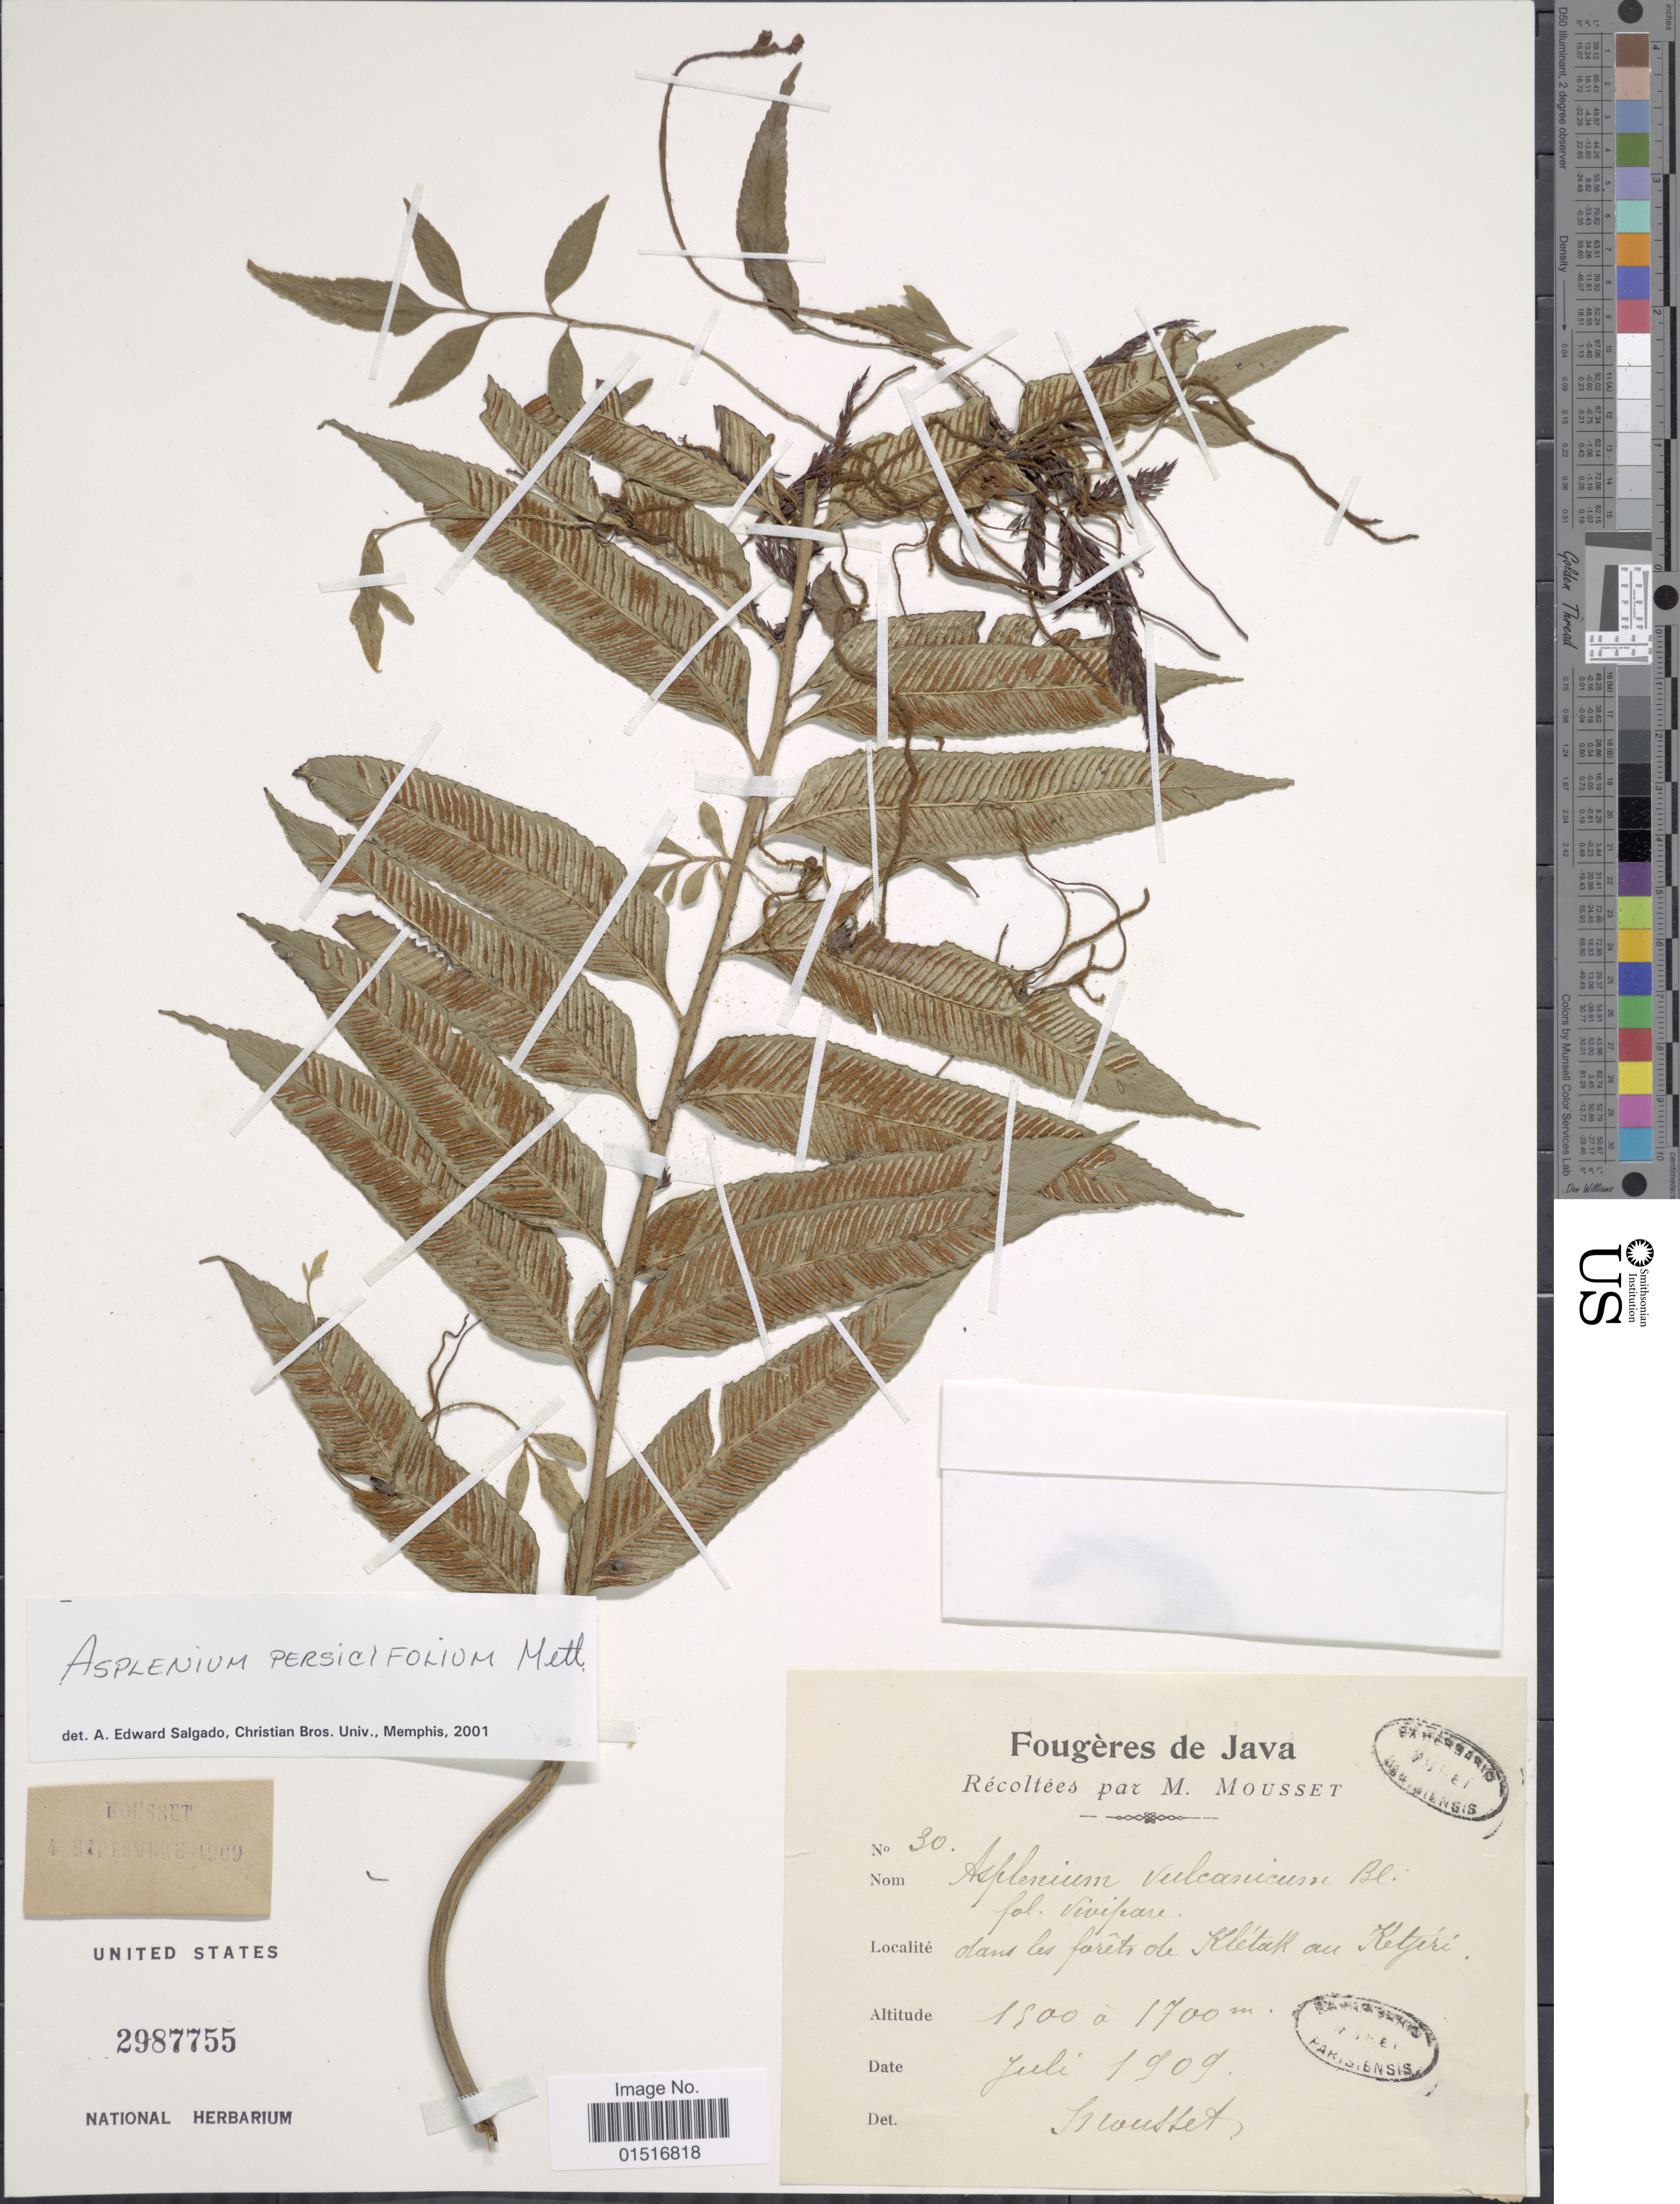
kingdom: Plantae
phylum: Tracheophyta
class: Polypodiopsida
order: Polypodiales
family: Aspleniaceae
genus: Asplenium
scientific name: Asplenium persicifolium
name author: J. Sm. ex Mett.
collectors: M. Mousset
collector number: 30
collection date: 1909-07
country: Indonesia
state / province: Java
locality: Dlans les forets de Kletak au Ketjiri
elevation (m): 1500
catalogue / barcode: US 2987755